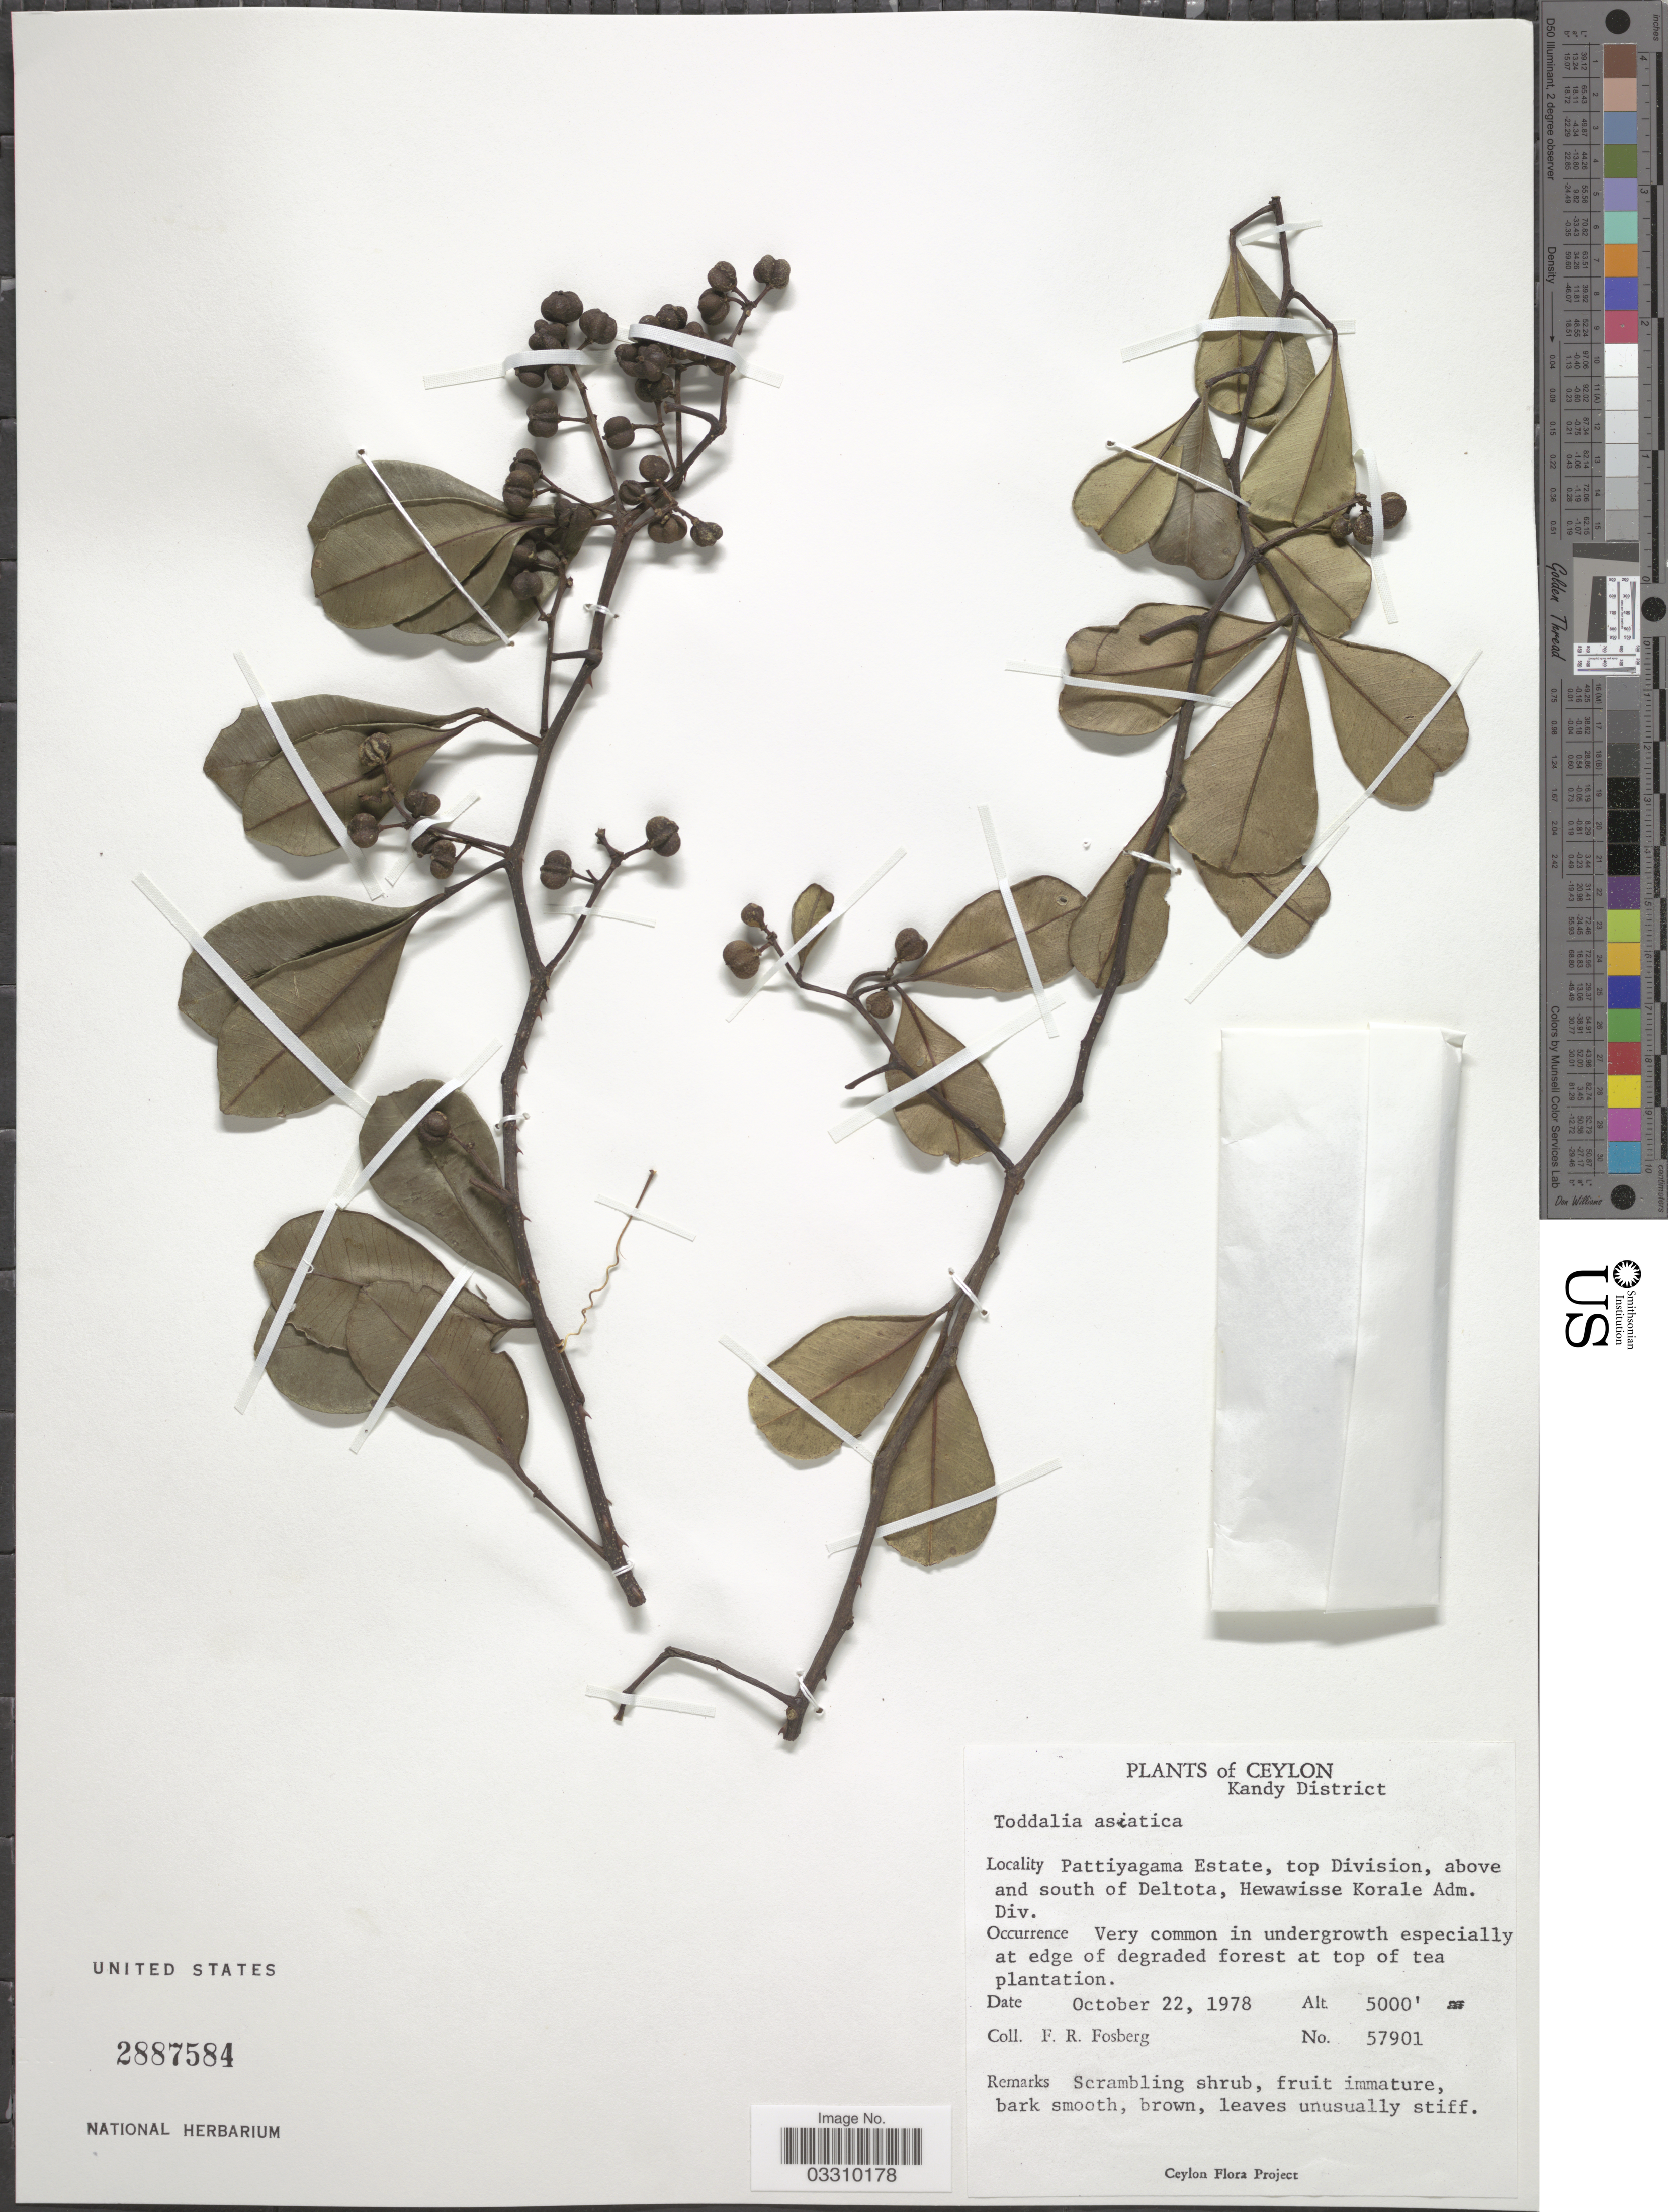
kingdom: Plantae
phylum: Tracheophyta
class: Magnoliopsida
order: Sapindales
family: Rutaceae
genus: Zanthoxylum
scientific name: Zanthoxylum asiaticum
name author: (L.) Appelhans et al.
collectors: F. R. Fosberg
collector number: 57901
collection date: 1978-10-22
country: Sri Lanka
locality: Ceylon, Kandy District. Pattiyagama Estate, top Division, above and south of Deltota, Hewawisse Korale Adm Div. At top of tea plantation.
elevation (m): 1524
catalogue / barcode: US 2887584